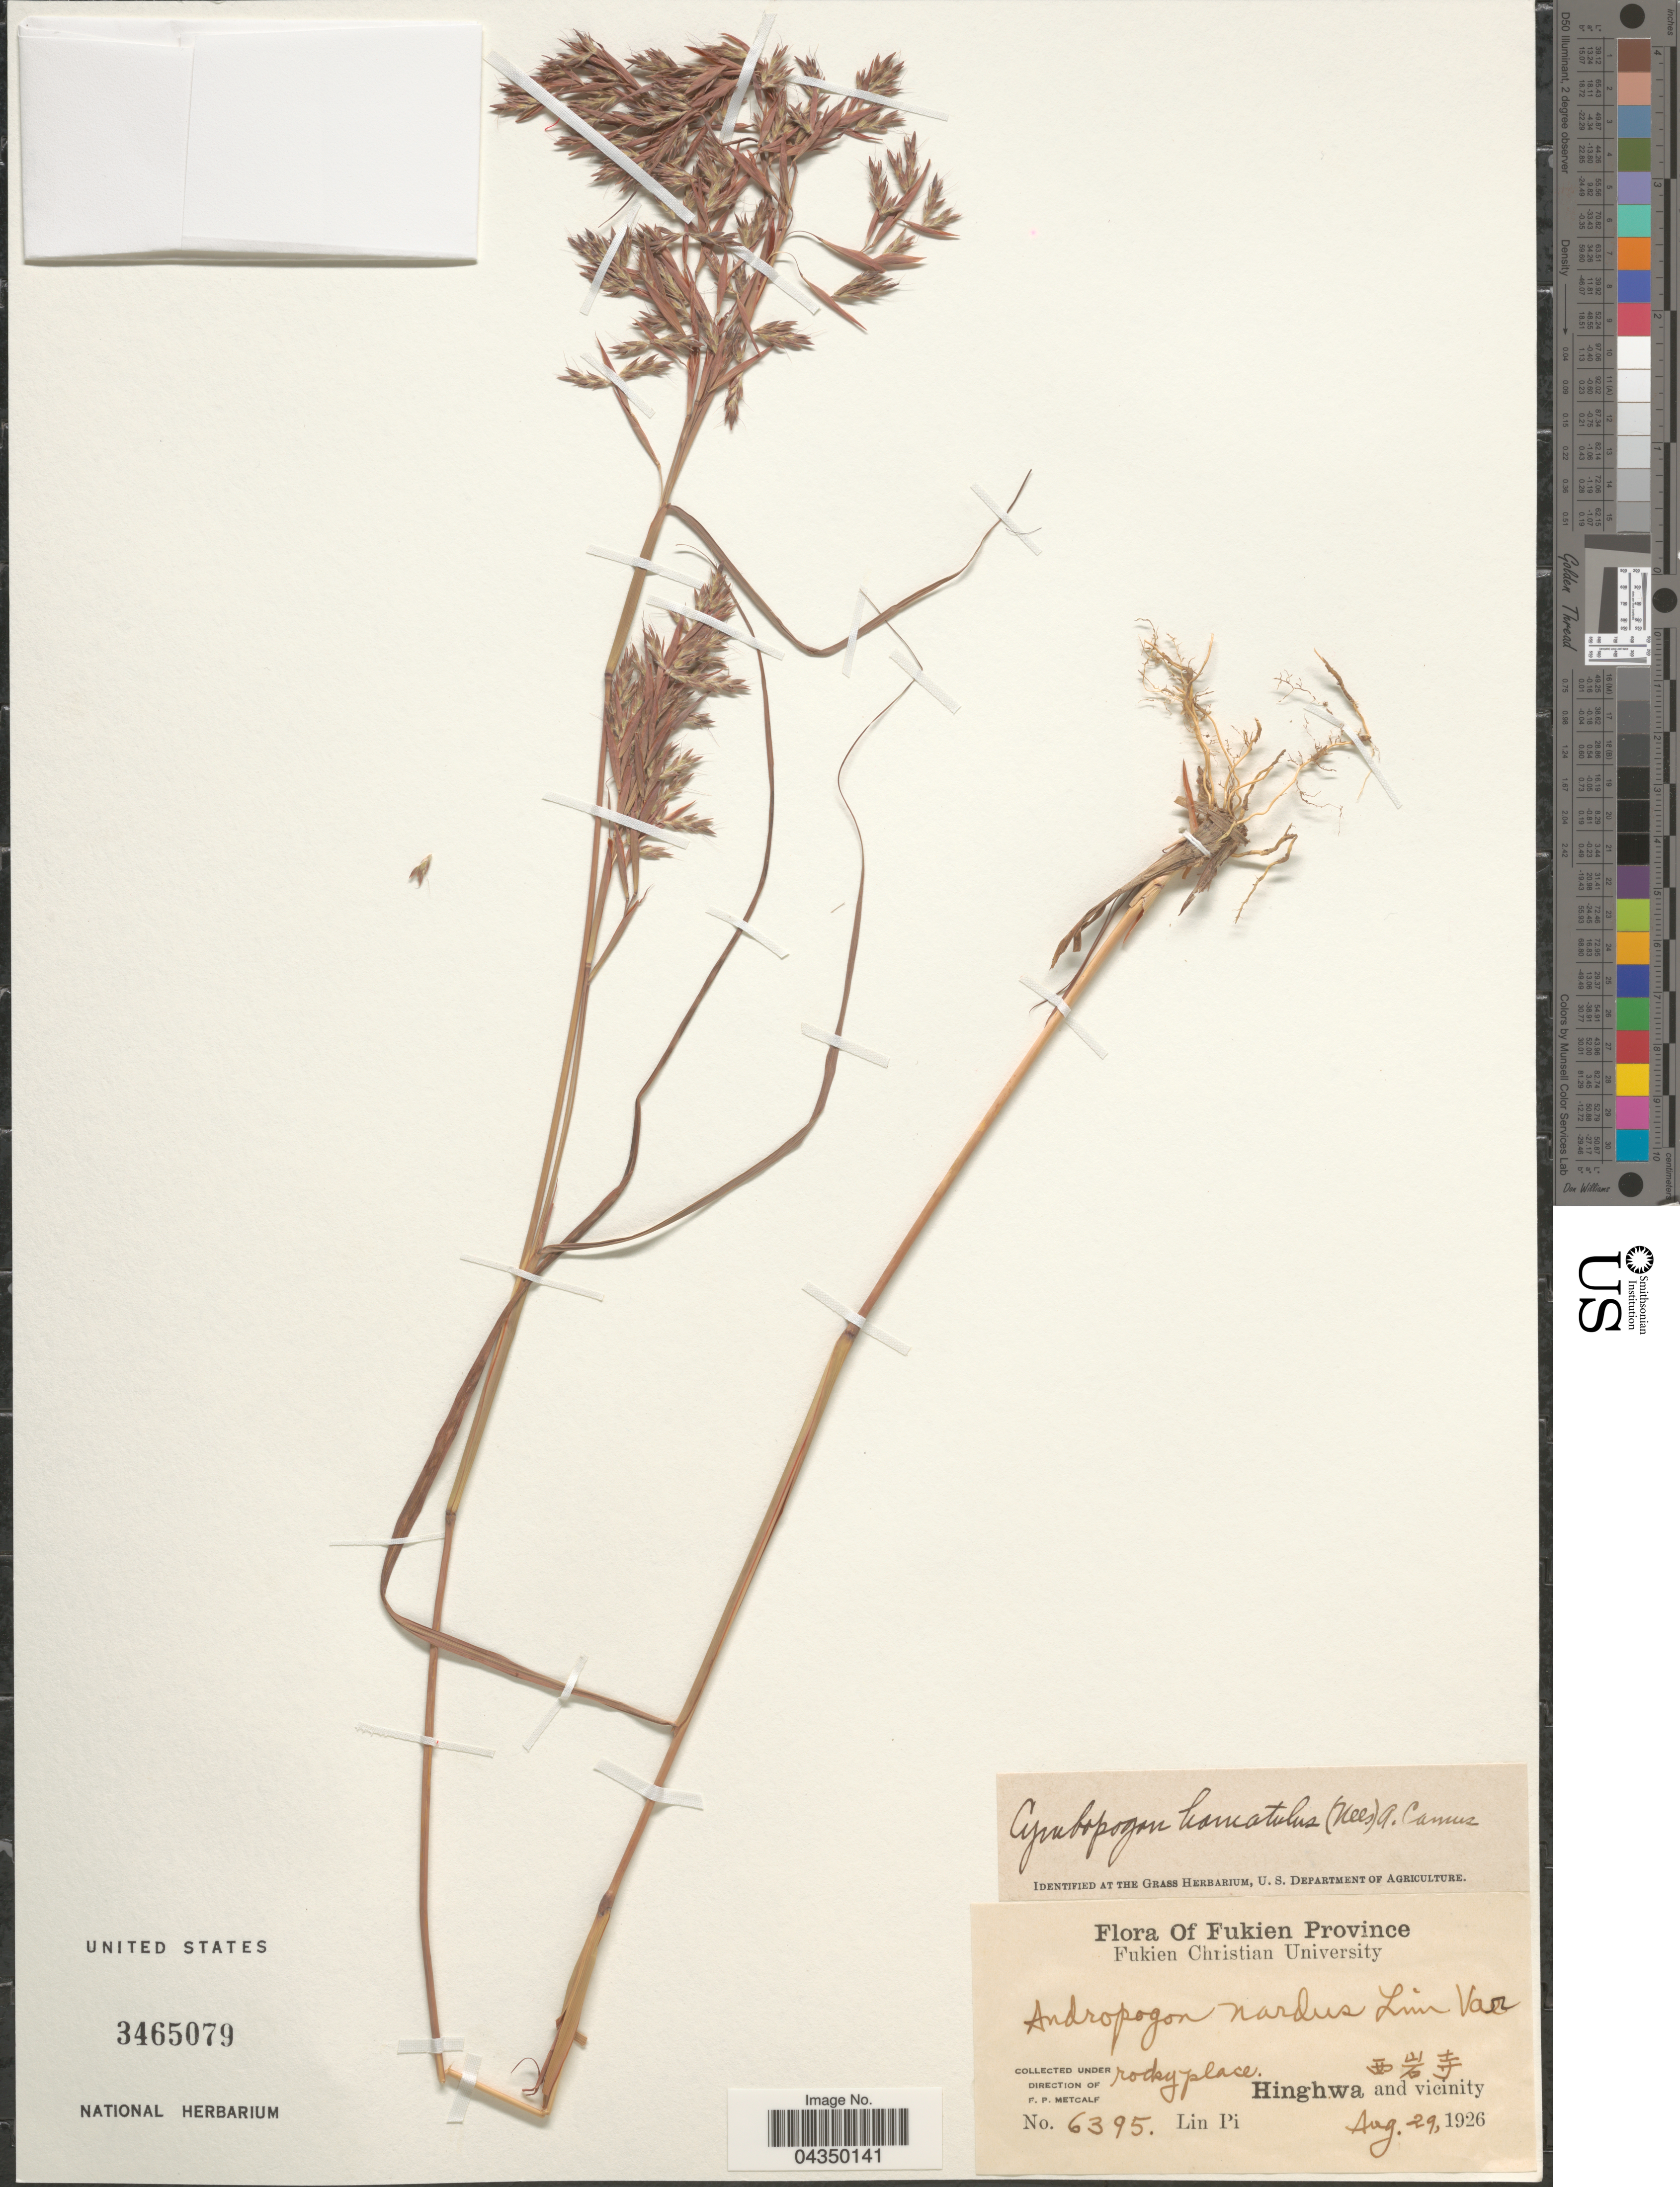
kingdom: Plantae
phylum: Tracheophyta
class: Liliopsida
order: Poales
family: Poaceae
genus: Cymbopogon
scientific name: Cymbopogon tortilis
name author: (J. Presl) A. Camus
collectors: L. Pi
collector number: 6395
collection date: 1926-08-29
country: China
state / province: Fujian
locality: Fukien Province. Hinghwa and vicinity. X.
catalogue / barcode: US 3465079